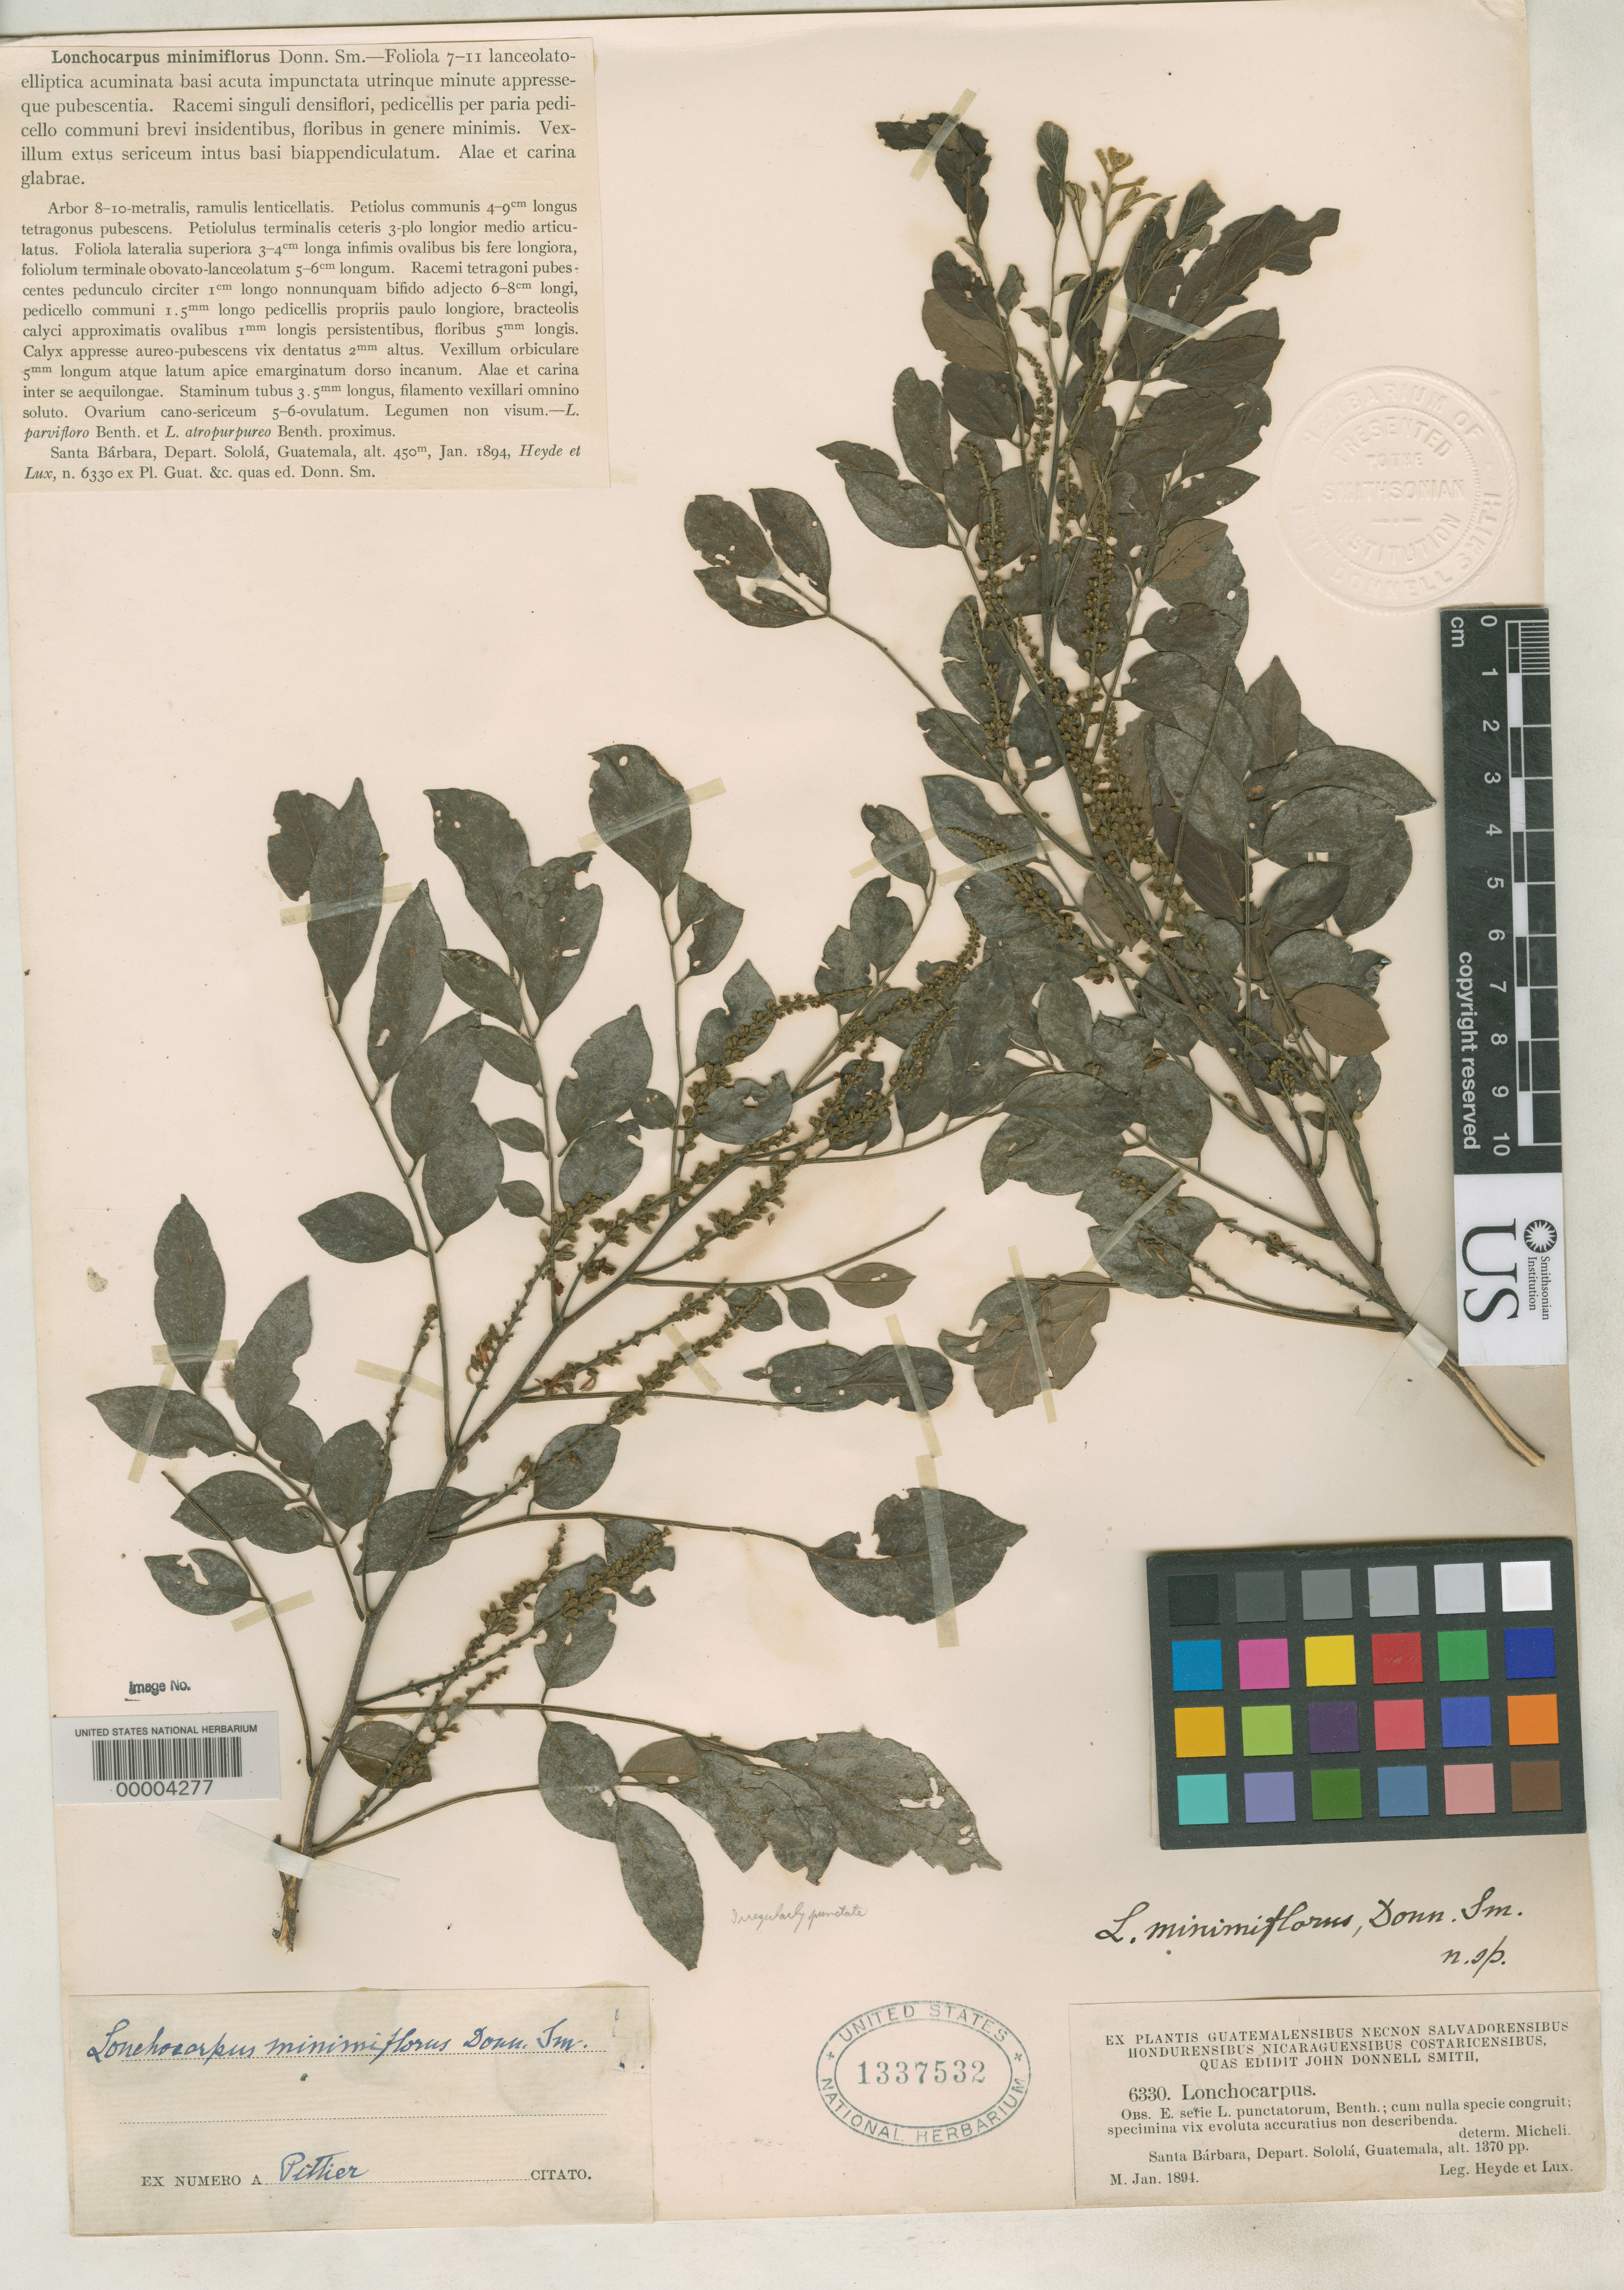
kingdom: Plantae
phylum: Tracheophyta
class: Magnoliopsida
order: Fabales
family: Fabaceae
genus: Lonchocarpus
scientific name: Lonchocarpus minimiflorus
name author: Donn. Sm.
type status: Type Collection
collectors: E. T. Heyde & E. Lux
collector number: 6330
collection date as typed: Jan 1894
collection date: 1894-01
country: Guatemala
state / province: Sololá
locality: Santa Bárbara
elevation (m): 450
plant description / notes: One of two sheets (USNH 1337532 & 1337533) ex John Donnell Smith herbarium.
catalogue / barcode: US 1337532